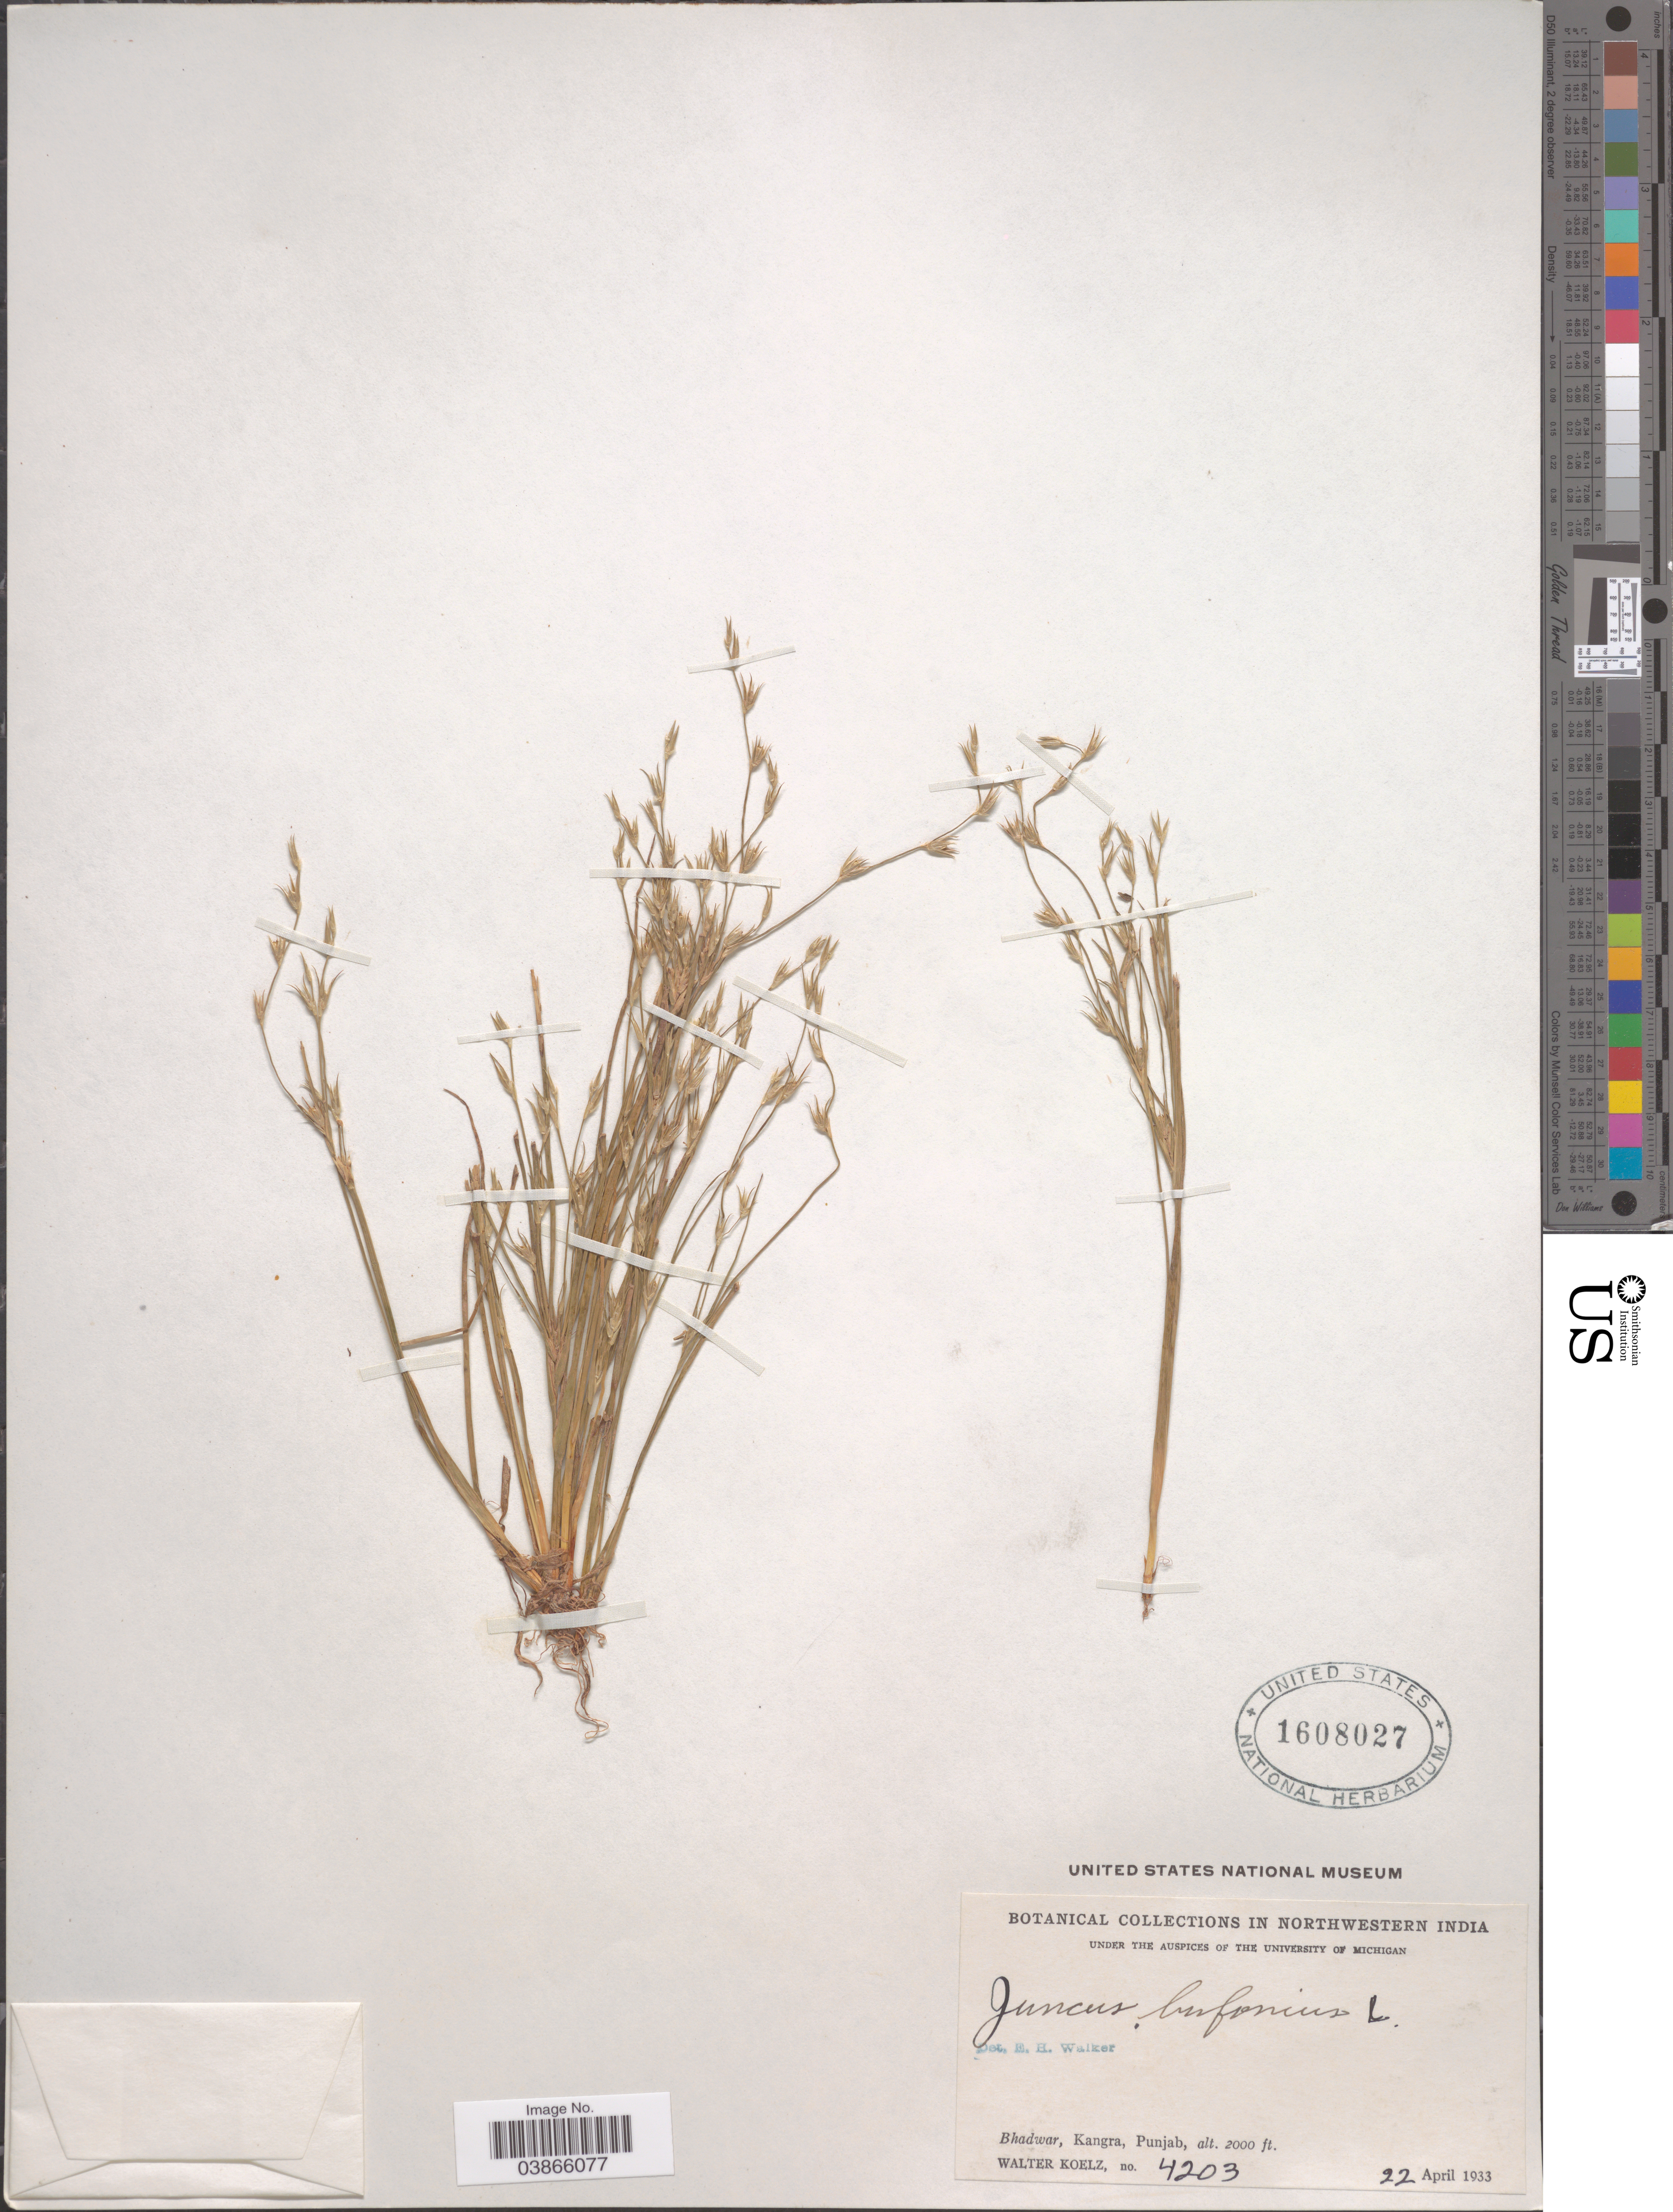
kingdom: Plantae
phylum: Tracheophyta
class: Liliopsida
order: Poales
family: Juncaceae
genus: Juncus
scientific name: Juncus bufonius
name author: L.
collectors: W. N. Koelz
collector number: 4203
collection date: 1933-04-22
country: India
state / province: Punjab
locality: Northwestern India. Bhadwar, Kangra, Punjab.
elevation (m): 610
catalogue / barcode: US 1608027